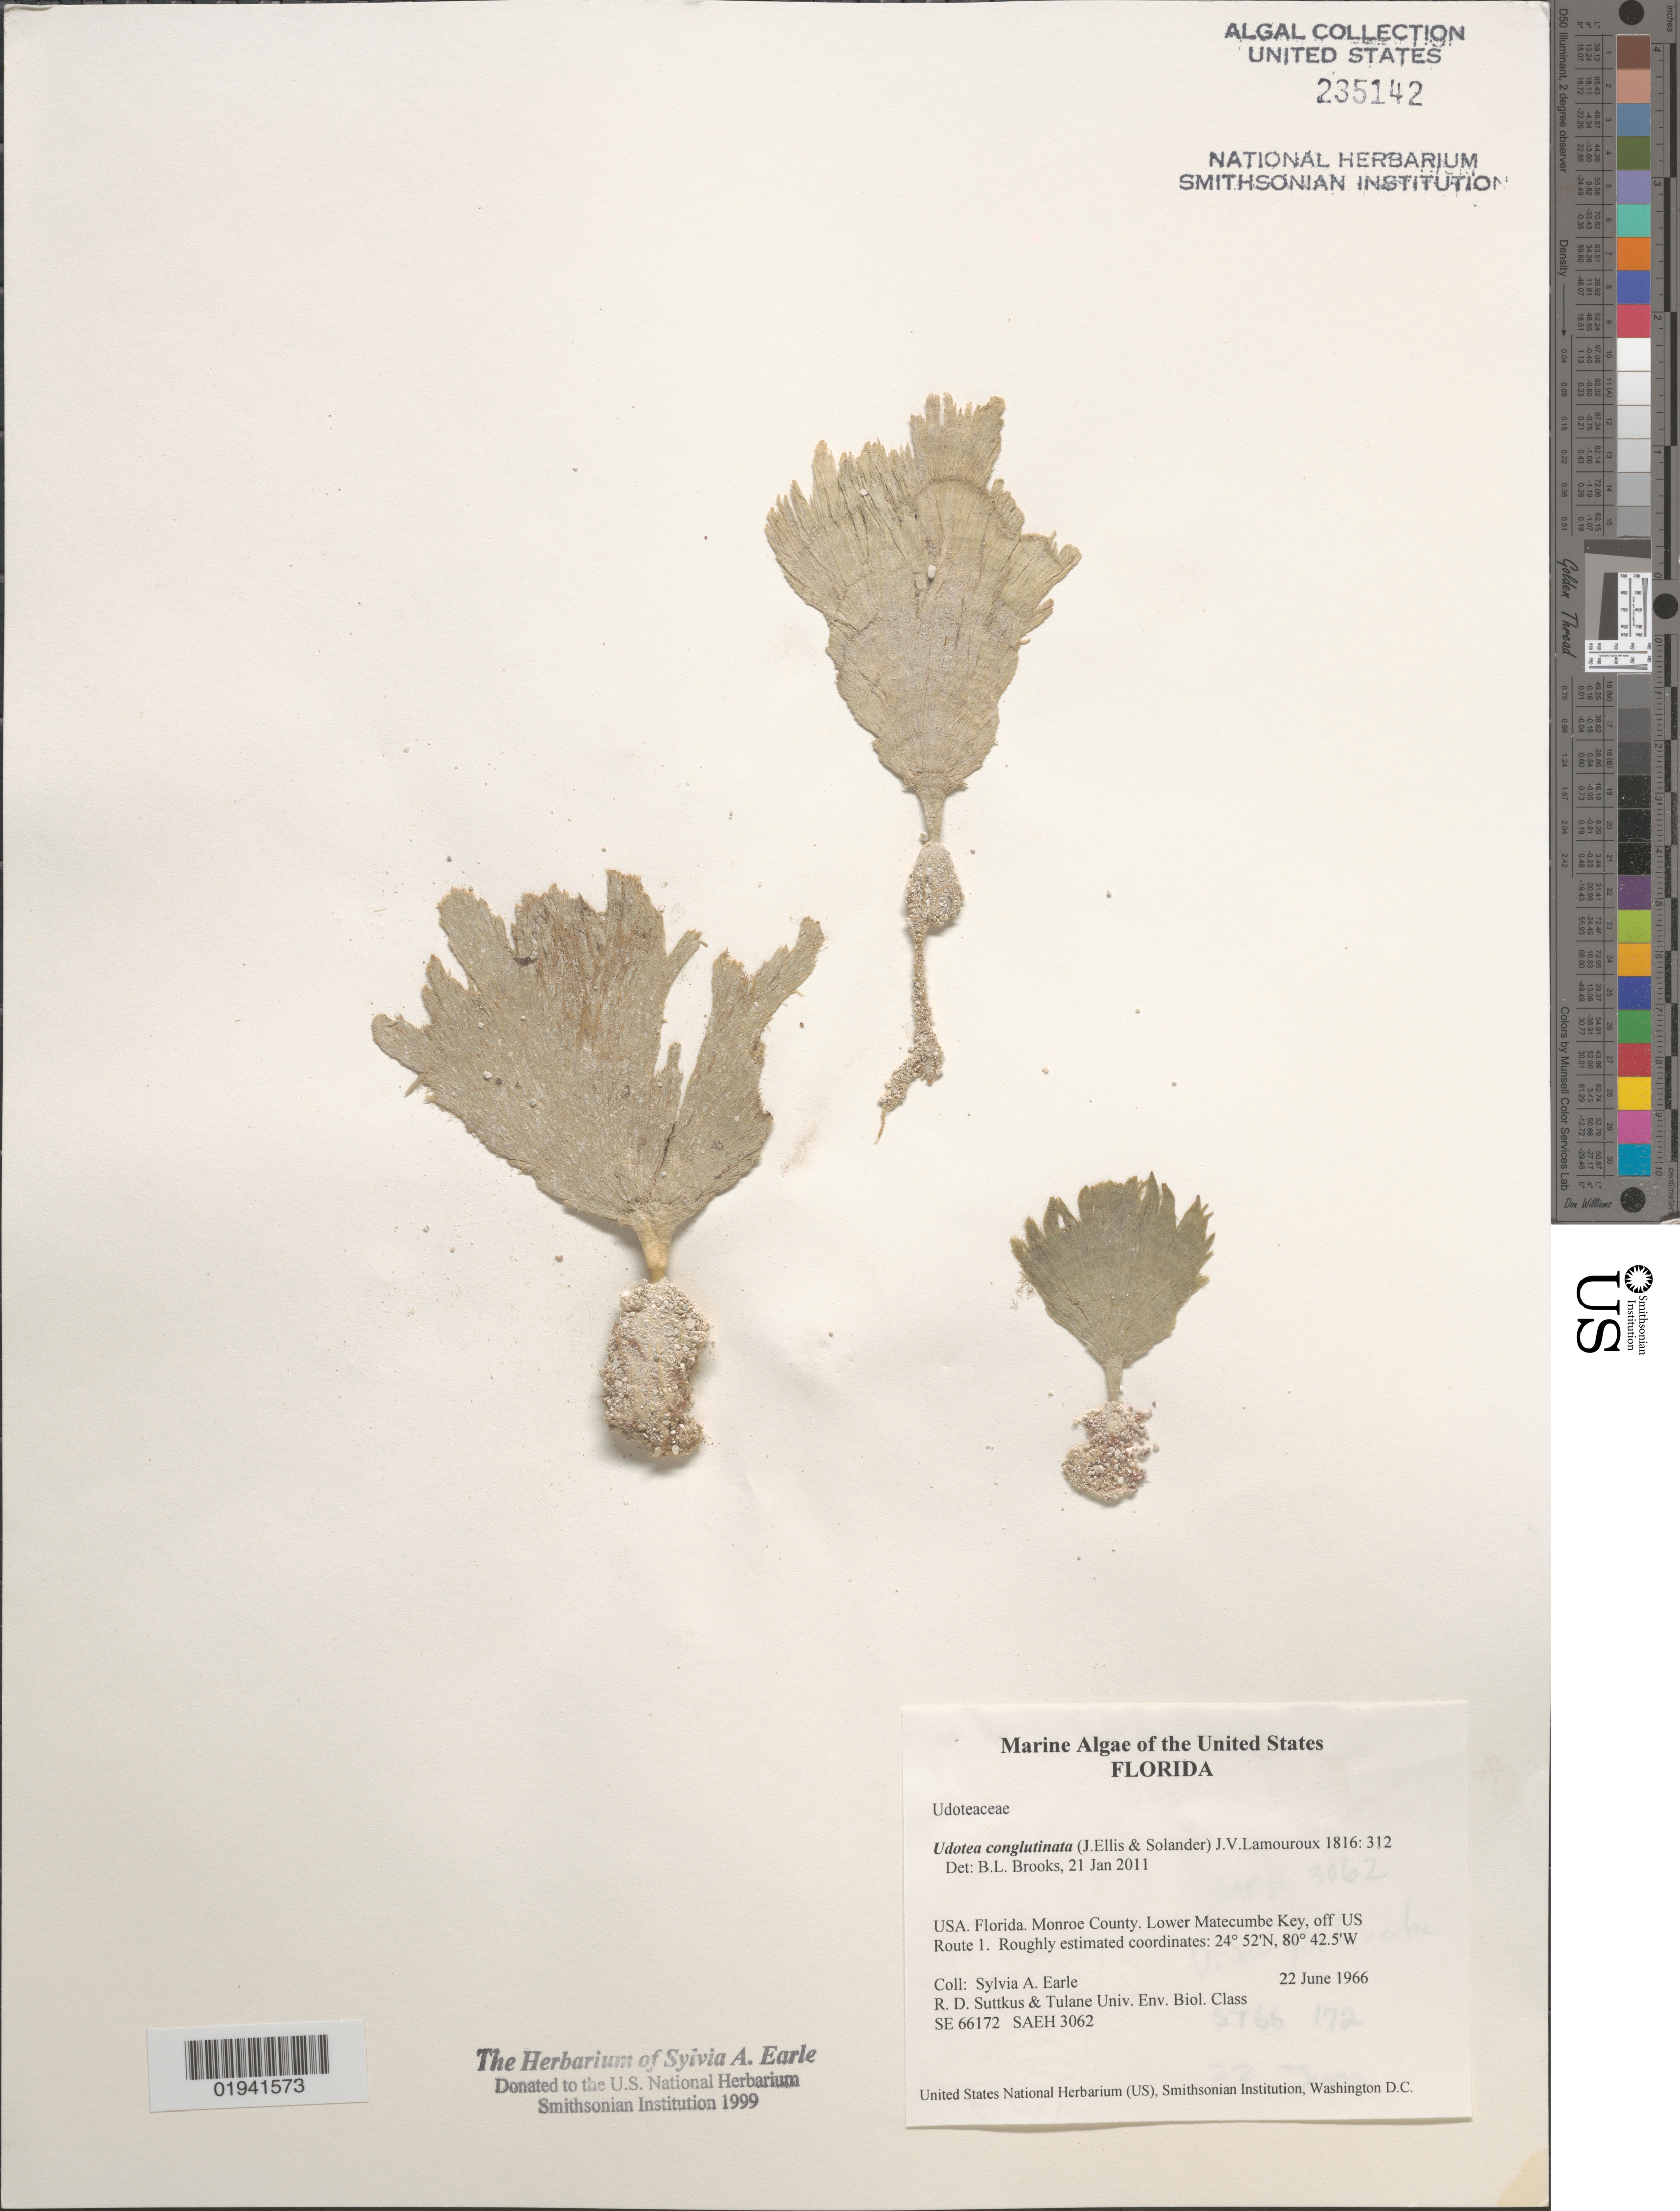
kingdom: Plantae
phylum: Chlorophyta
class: Ulvophyceae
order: Bryopsidales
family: Udoteaceae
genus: Udotea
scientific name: Udotea conglutinata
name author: (Ellis & Sol.) J.V.Lamouroux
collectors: S. A. Earle, R. Suttkus & Tulane Univ. Env. Biol. Class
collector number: SE66172/SAEH3062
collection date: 1966-06-22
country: United States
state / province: Florida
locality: Monroe County. Lower Matecumbe Key, off US Route 1.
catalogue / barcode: US 235142